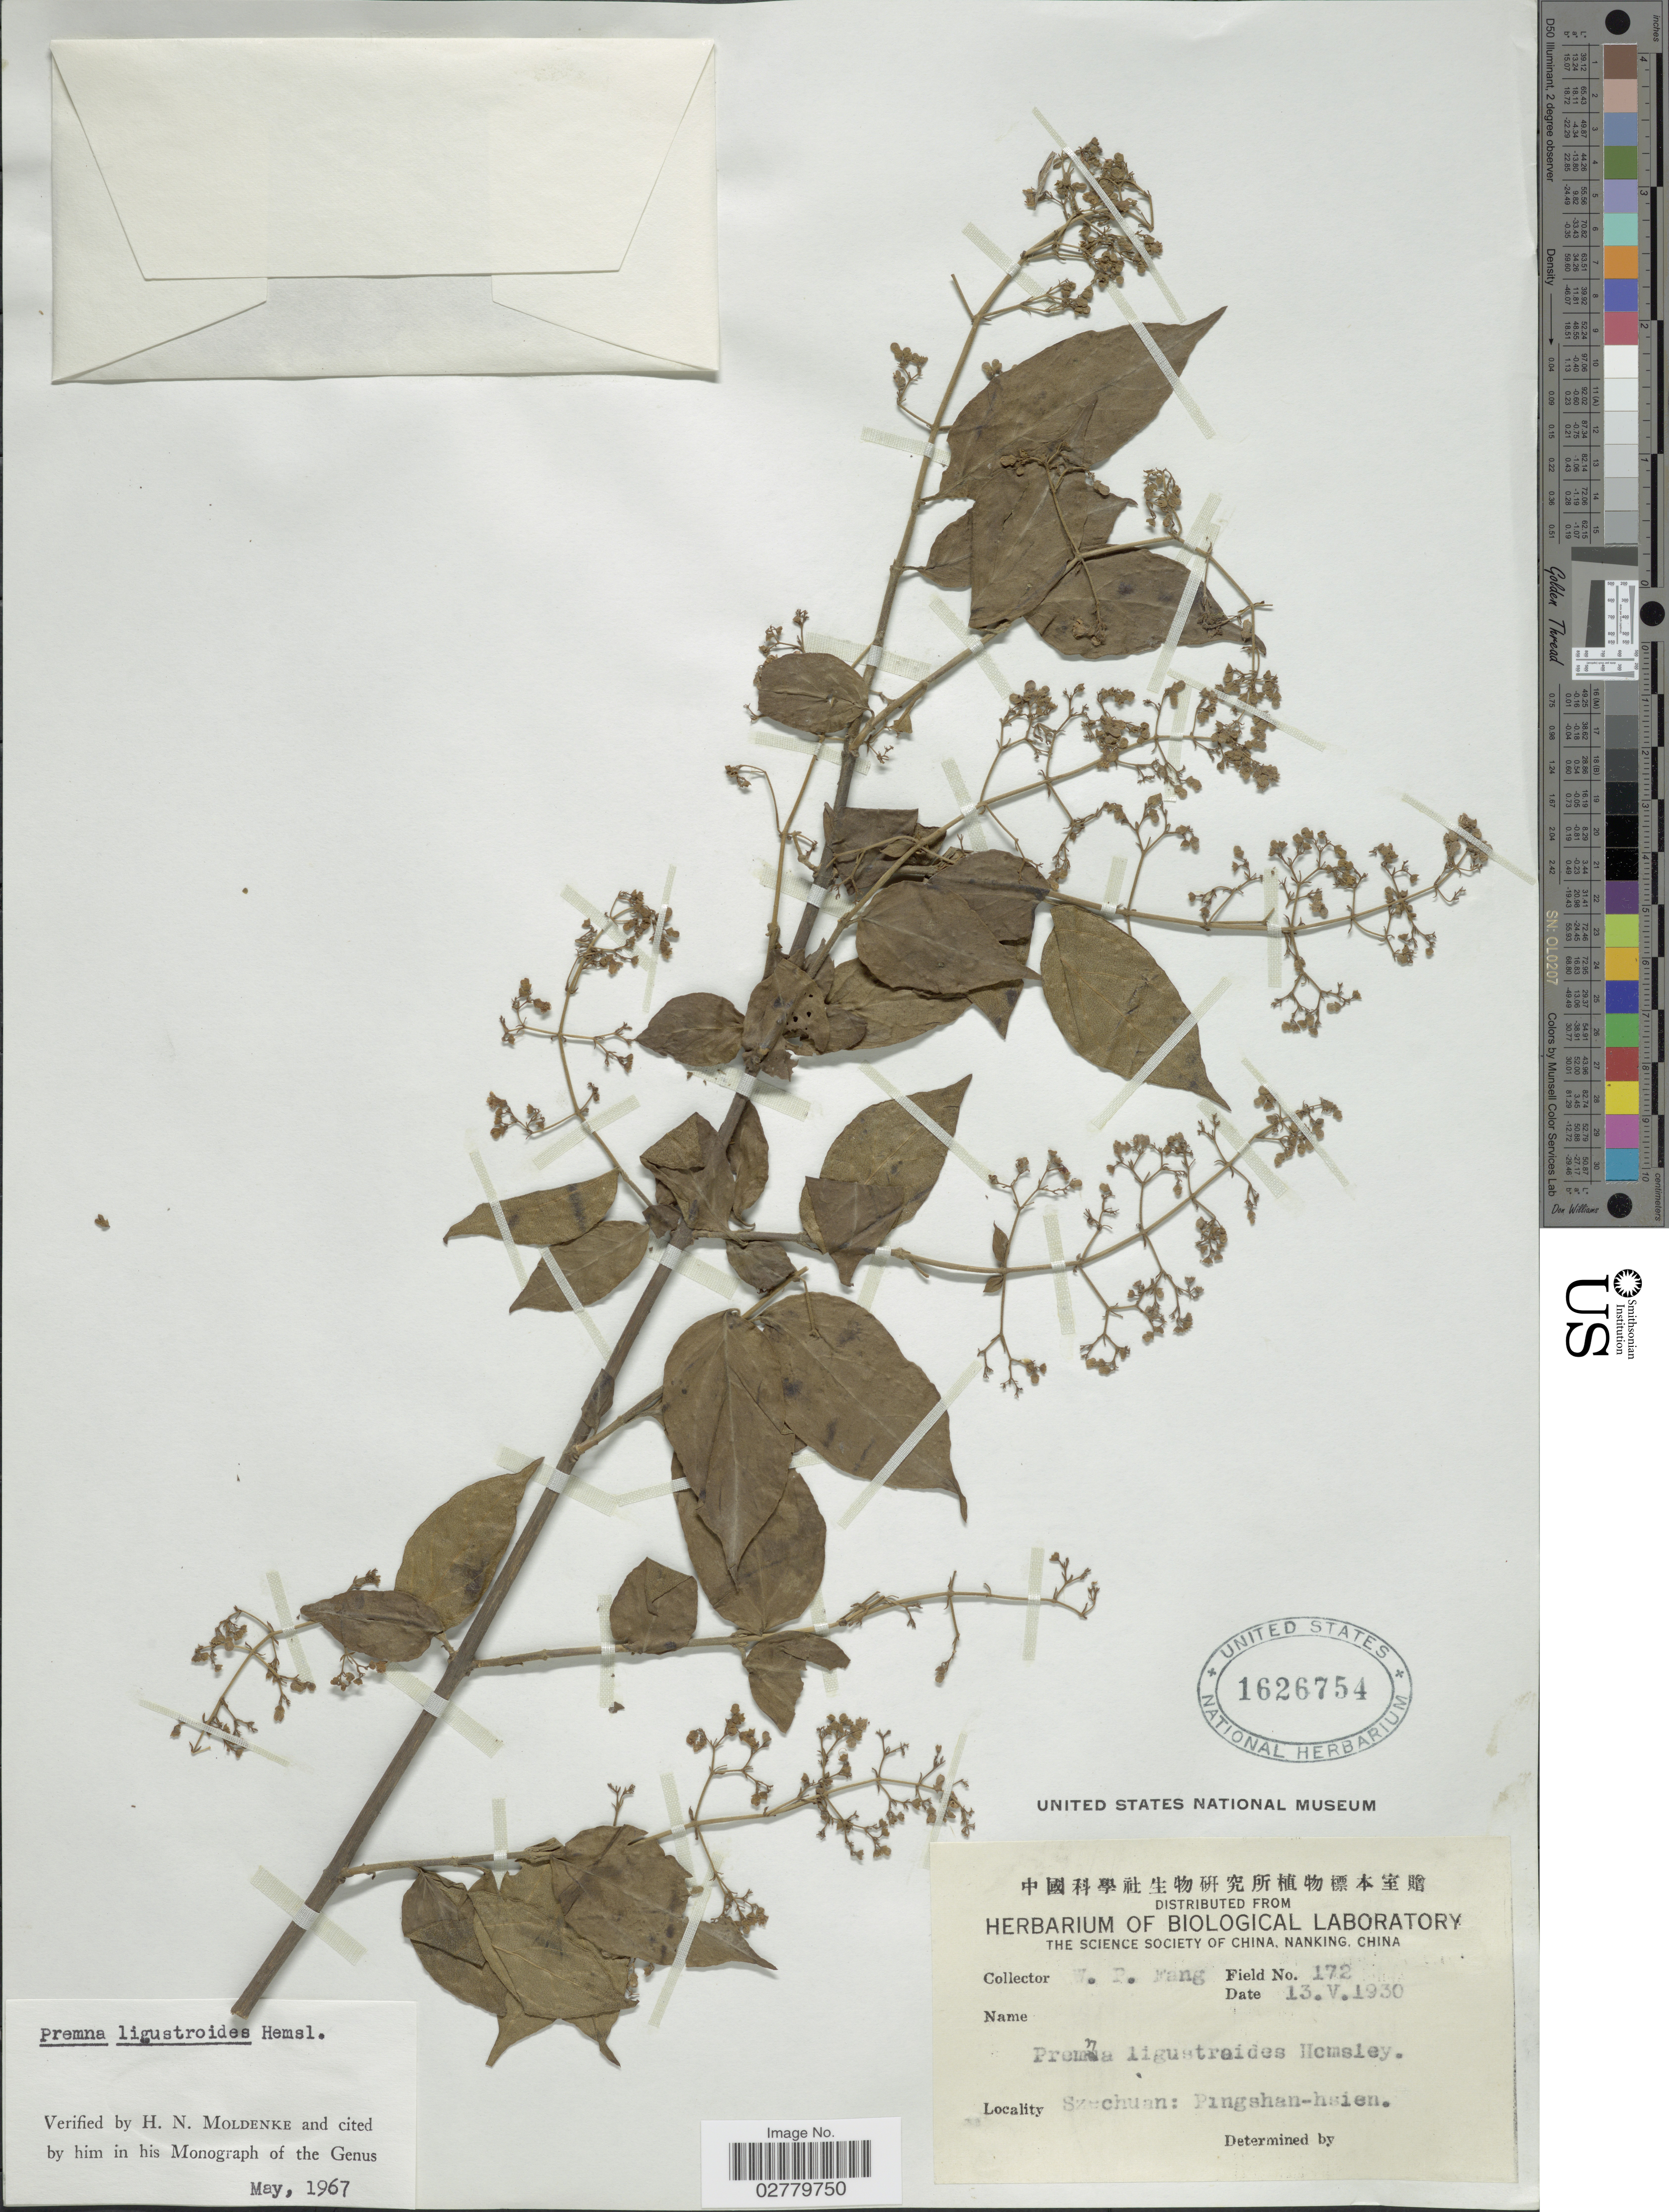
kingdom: Plantae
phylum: Tracheophyta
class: Magnoliopsida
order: Lamiales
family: Lamiaceae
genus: Premna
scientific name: Premna ligustroides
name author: Hemsl.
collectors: W. P. Fang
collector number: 172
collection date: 1930-05-13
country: China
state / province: Sichuan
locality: Szechuan: Pingshan-hsien.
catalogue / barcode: US 1626754